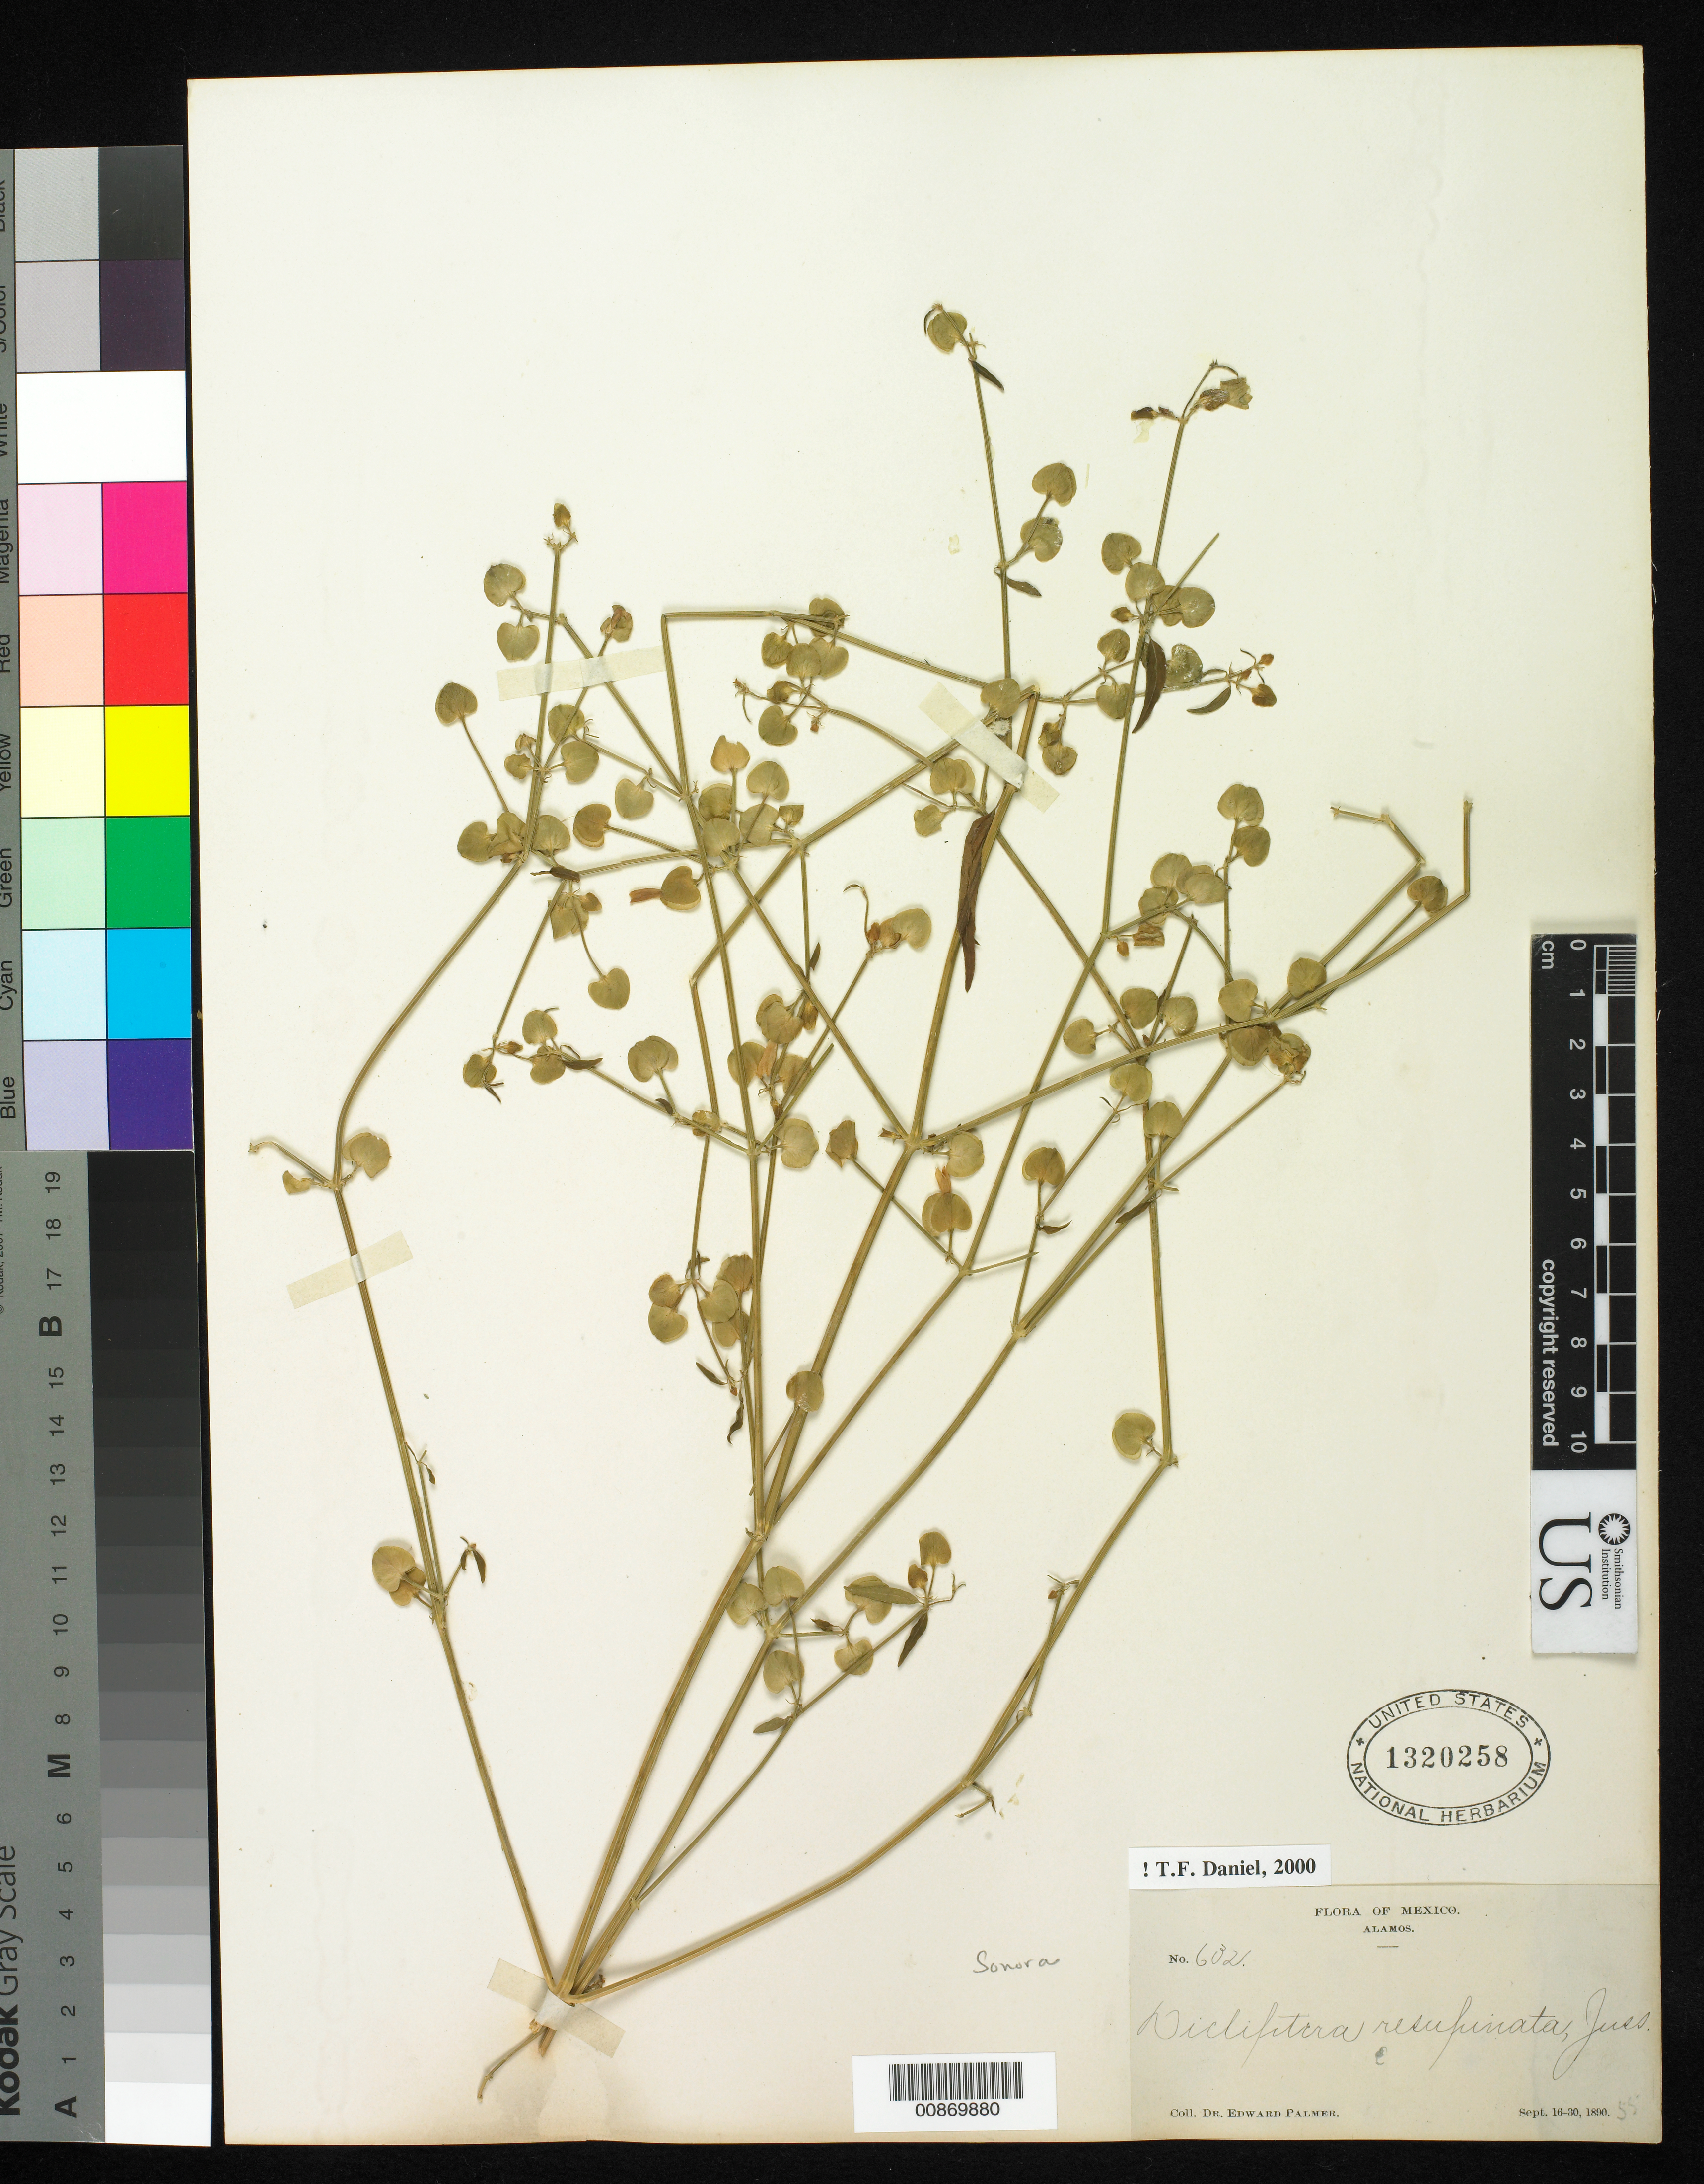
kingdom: Plantae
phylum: Tracheophyta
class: Magnoliopsida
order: Lamiales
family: Acanthaceae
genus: Dicliptera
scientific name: Dicliptera resupinata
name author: (Vahl) Juss.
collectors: E. Palmer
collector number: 632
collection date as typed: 16 Sep 1890 to 30 Sep 1890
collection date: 1890-09-16/1890-09-30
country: Mexico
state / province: Sonora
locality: Alamos, Sonora.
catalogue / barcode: US 1320258